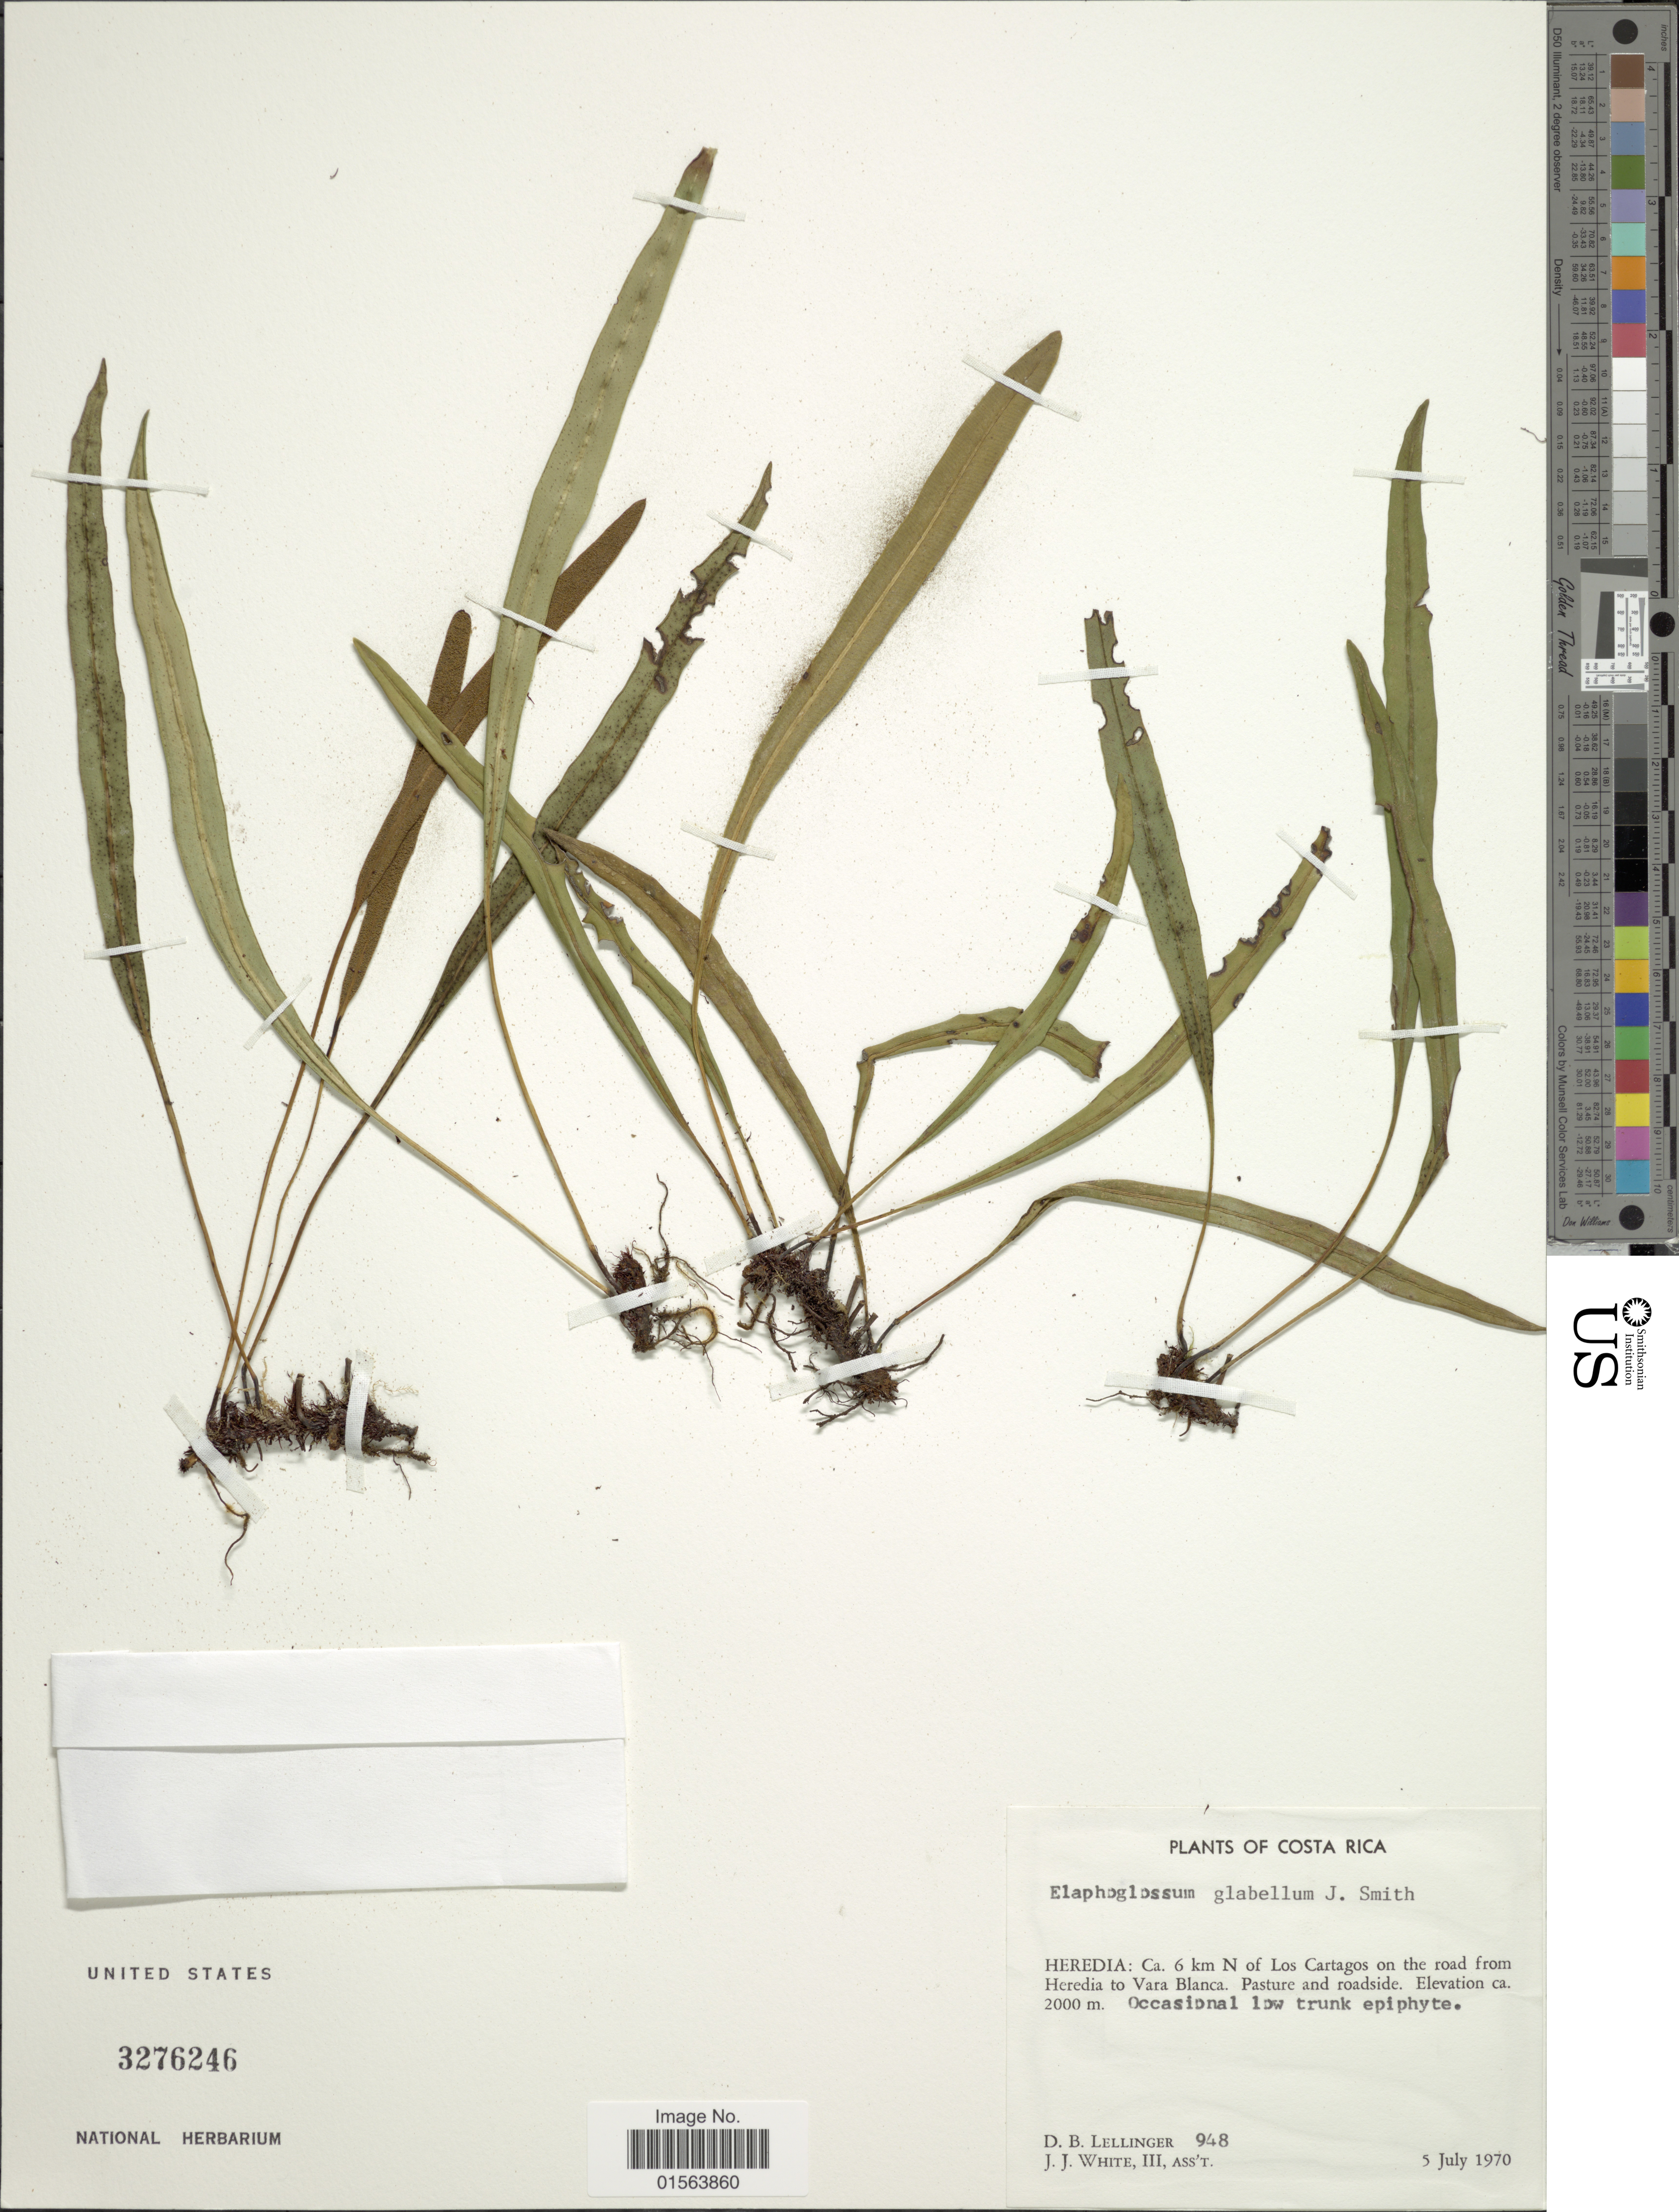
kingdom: Plantae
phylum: Tracheophyta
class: Polypodiopsida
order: Polypodiales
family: Dryopteridaceae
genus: Elaphoglossum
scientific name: Elaphoglossum glabellum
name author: J. Sm.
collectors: D. B. Lellinger & J. J. White III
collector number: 948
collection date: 1970-07-05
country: Costa Rica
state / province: Heredia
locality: Heredia: Ca 6 km N of Los Cartagos on the road from Heredia to Vara Blanca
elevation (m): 2000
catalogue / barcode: US 3276246